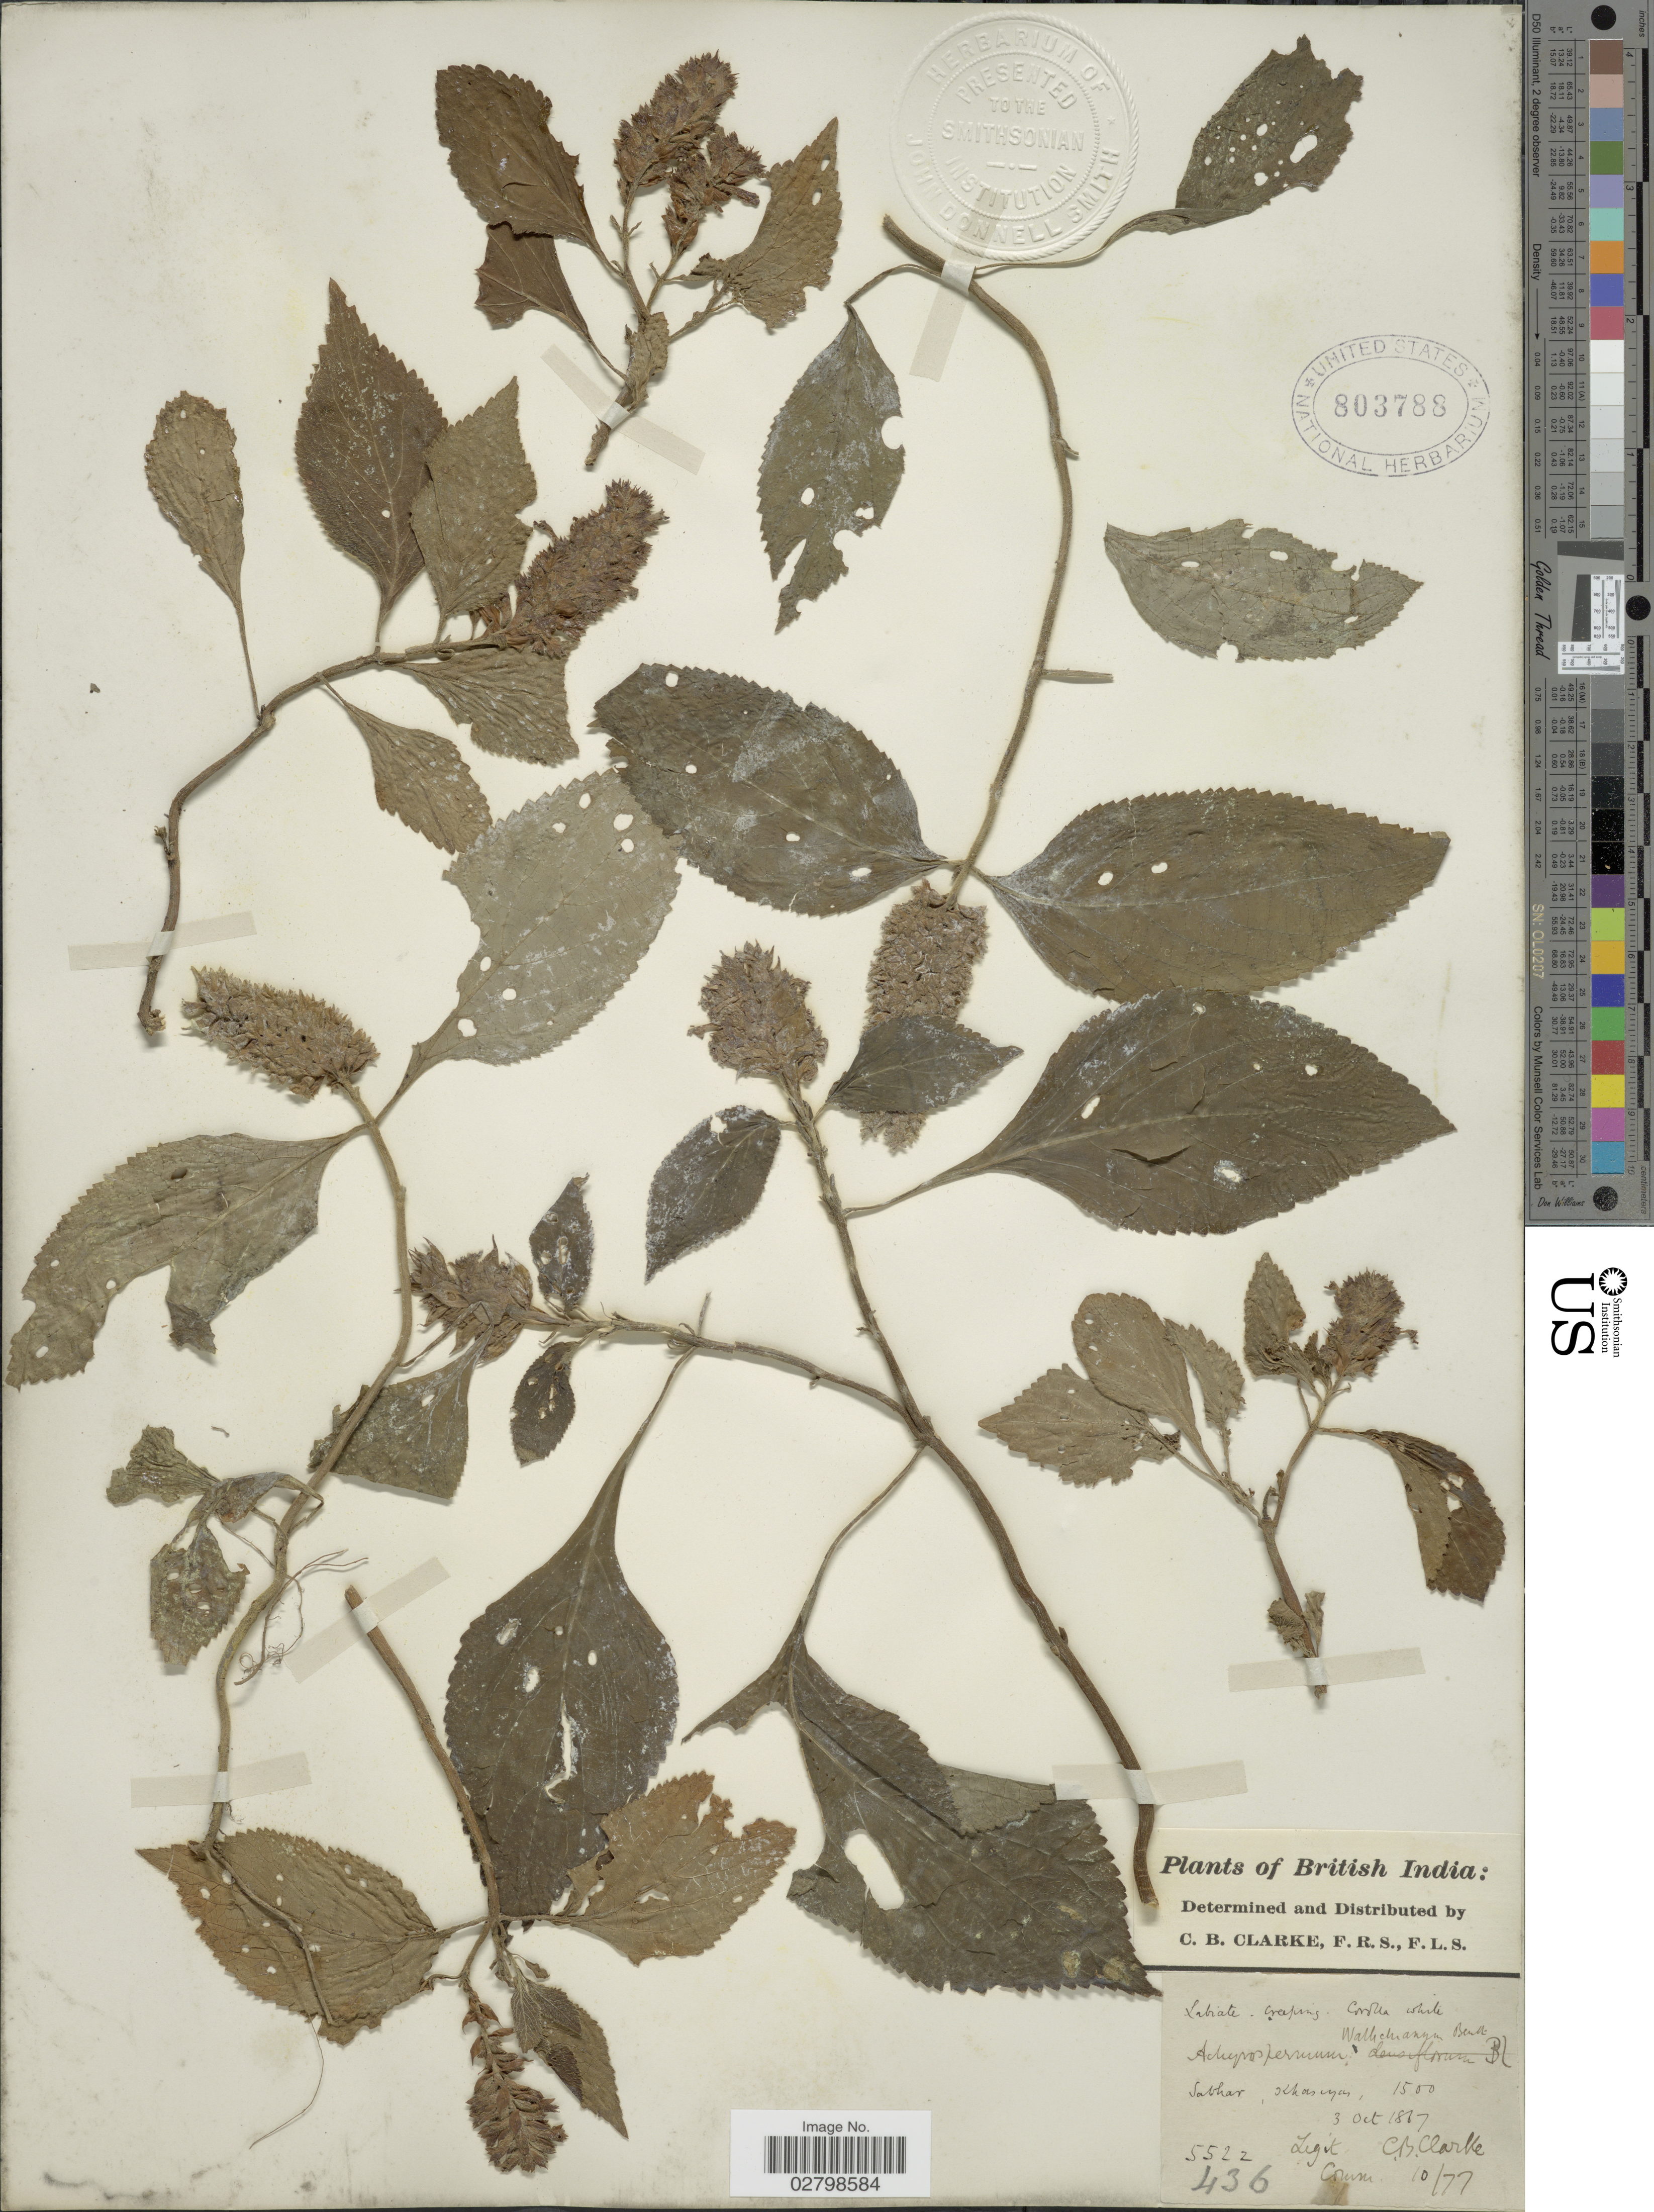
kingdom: Plantae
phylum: Tracheophyta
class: Magnoliopsida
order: Lamiales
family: Lamiaceae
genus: Achyrospermum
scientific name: Achyrospermum wallichianum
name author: (Benth.) Benth. ex Hook. f.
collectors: C. B. Clarke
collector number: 5522/436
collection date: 1867-10-03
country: India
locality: British India. Sabhar, Khasyas.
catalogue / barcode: US 803788